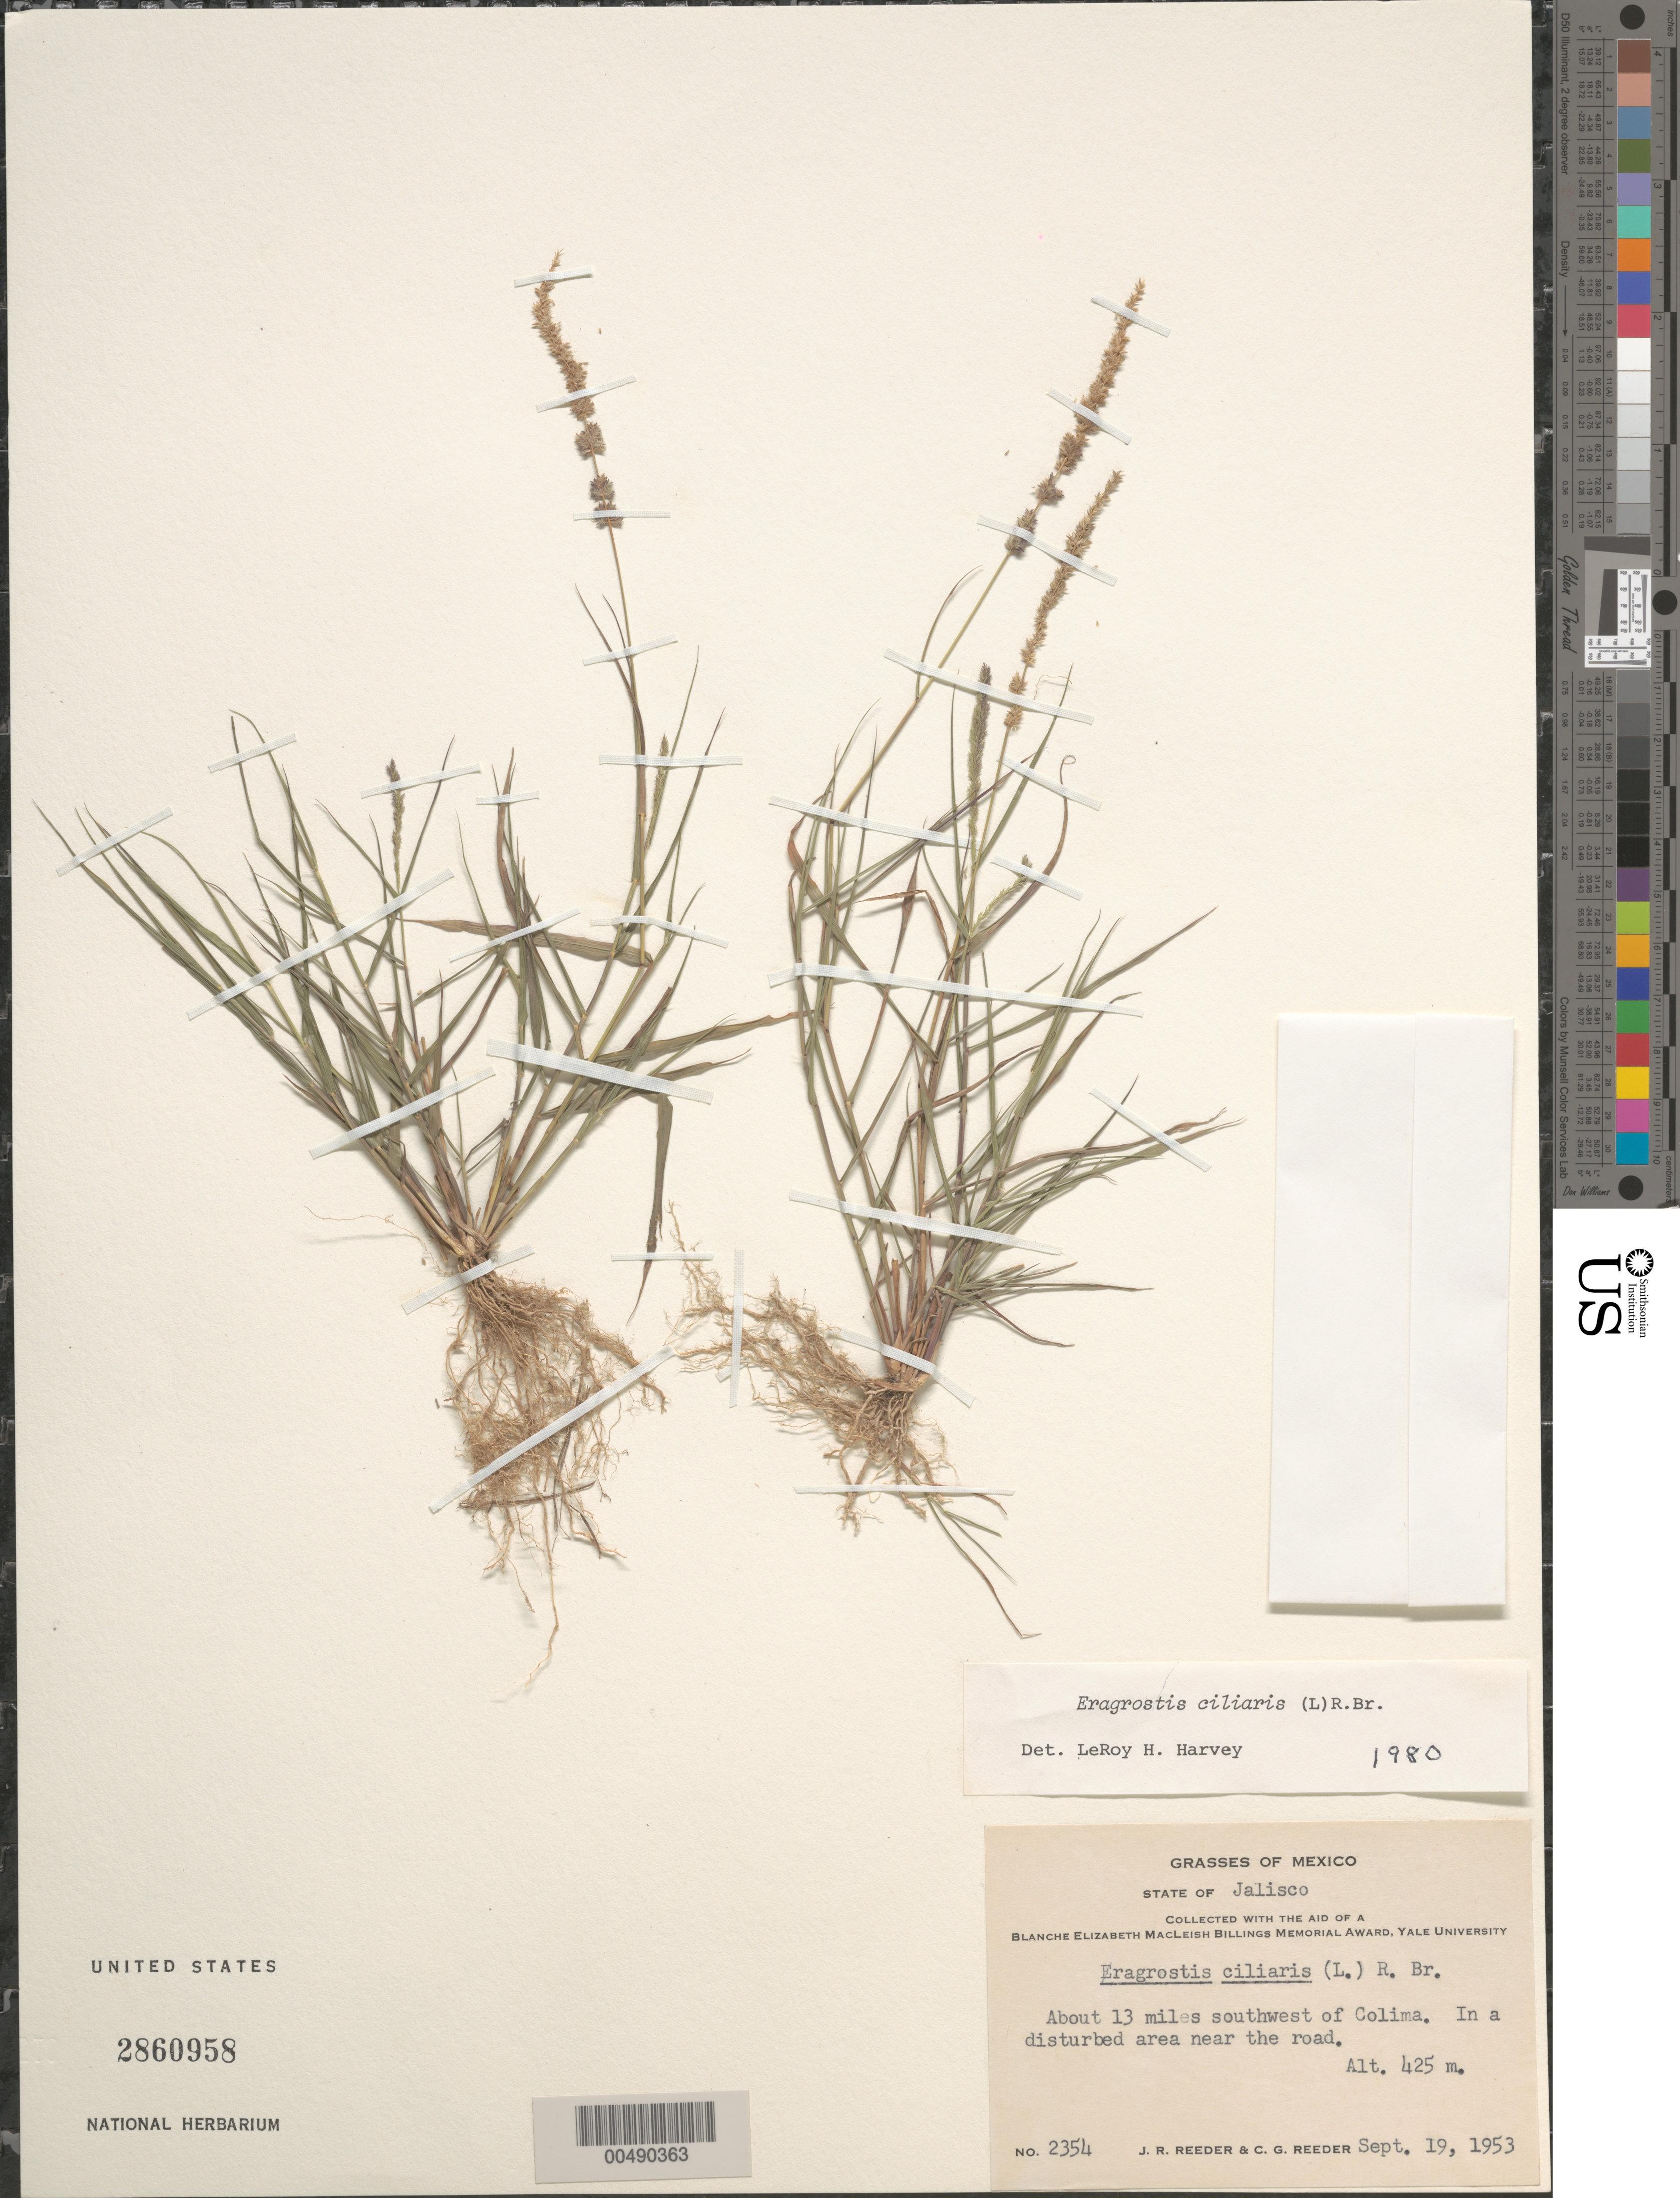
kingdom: Plantae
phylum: Tracheophyta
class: Liliopsida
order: Poales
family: Poaceae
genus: Eragrostis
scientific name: Eragrostis ciliaris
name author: (L.) R. Br.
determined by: Harvey, L. H.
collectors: J. R. Reeder & C. G. Reeder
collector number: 2354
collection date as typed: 19 Sep 1953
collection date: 1953-09-19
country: Mexico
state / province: Jalisco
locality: About 13 mi SW of Colima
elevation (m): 425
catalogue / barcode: US 2860958